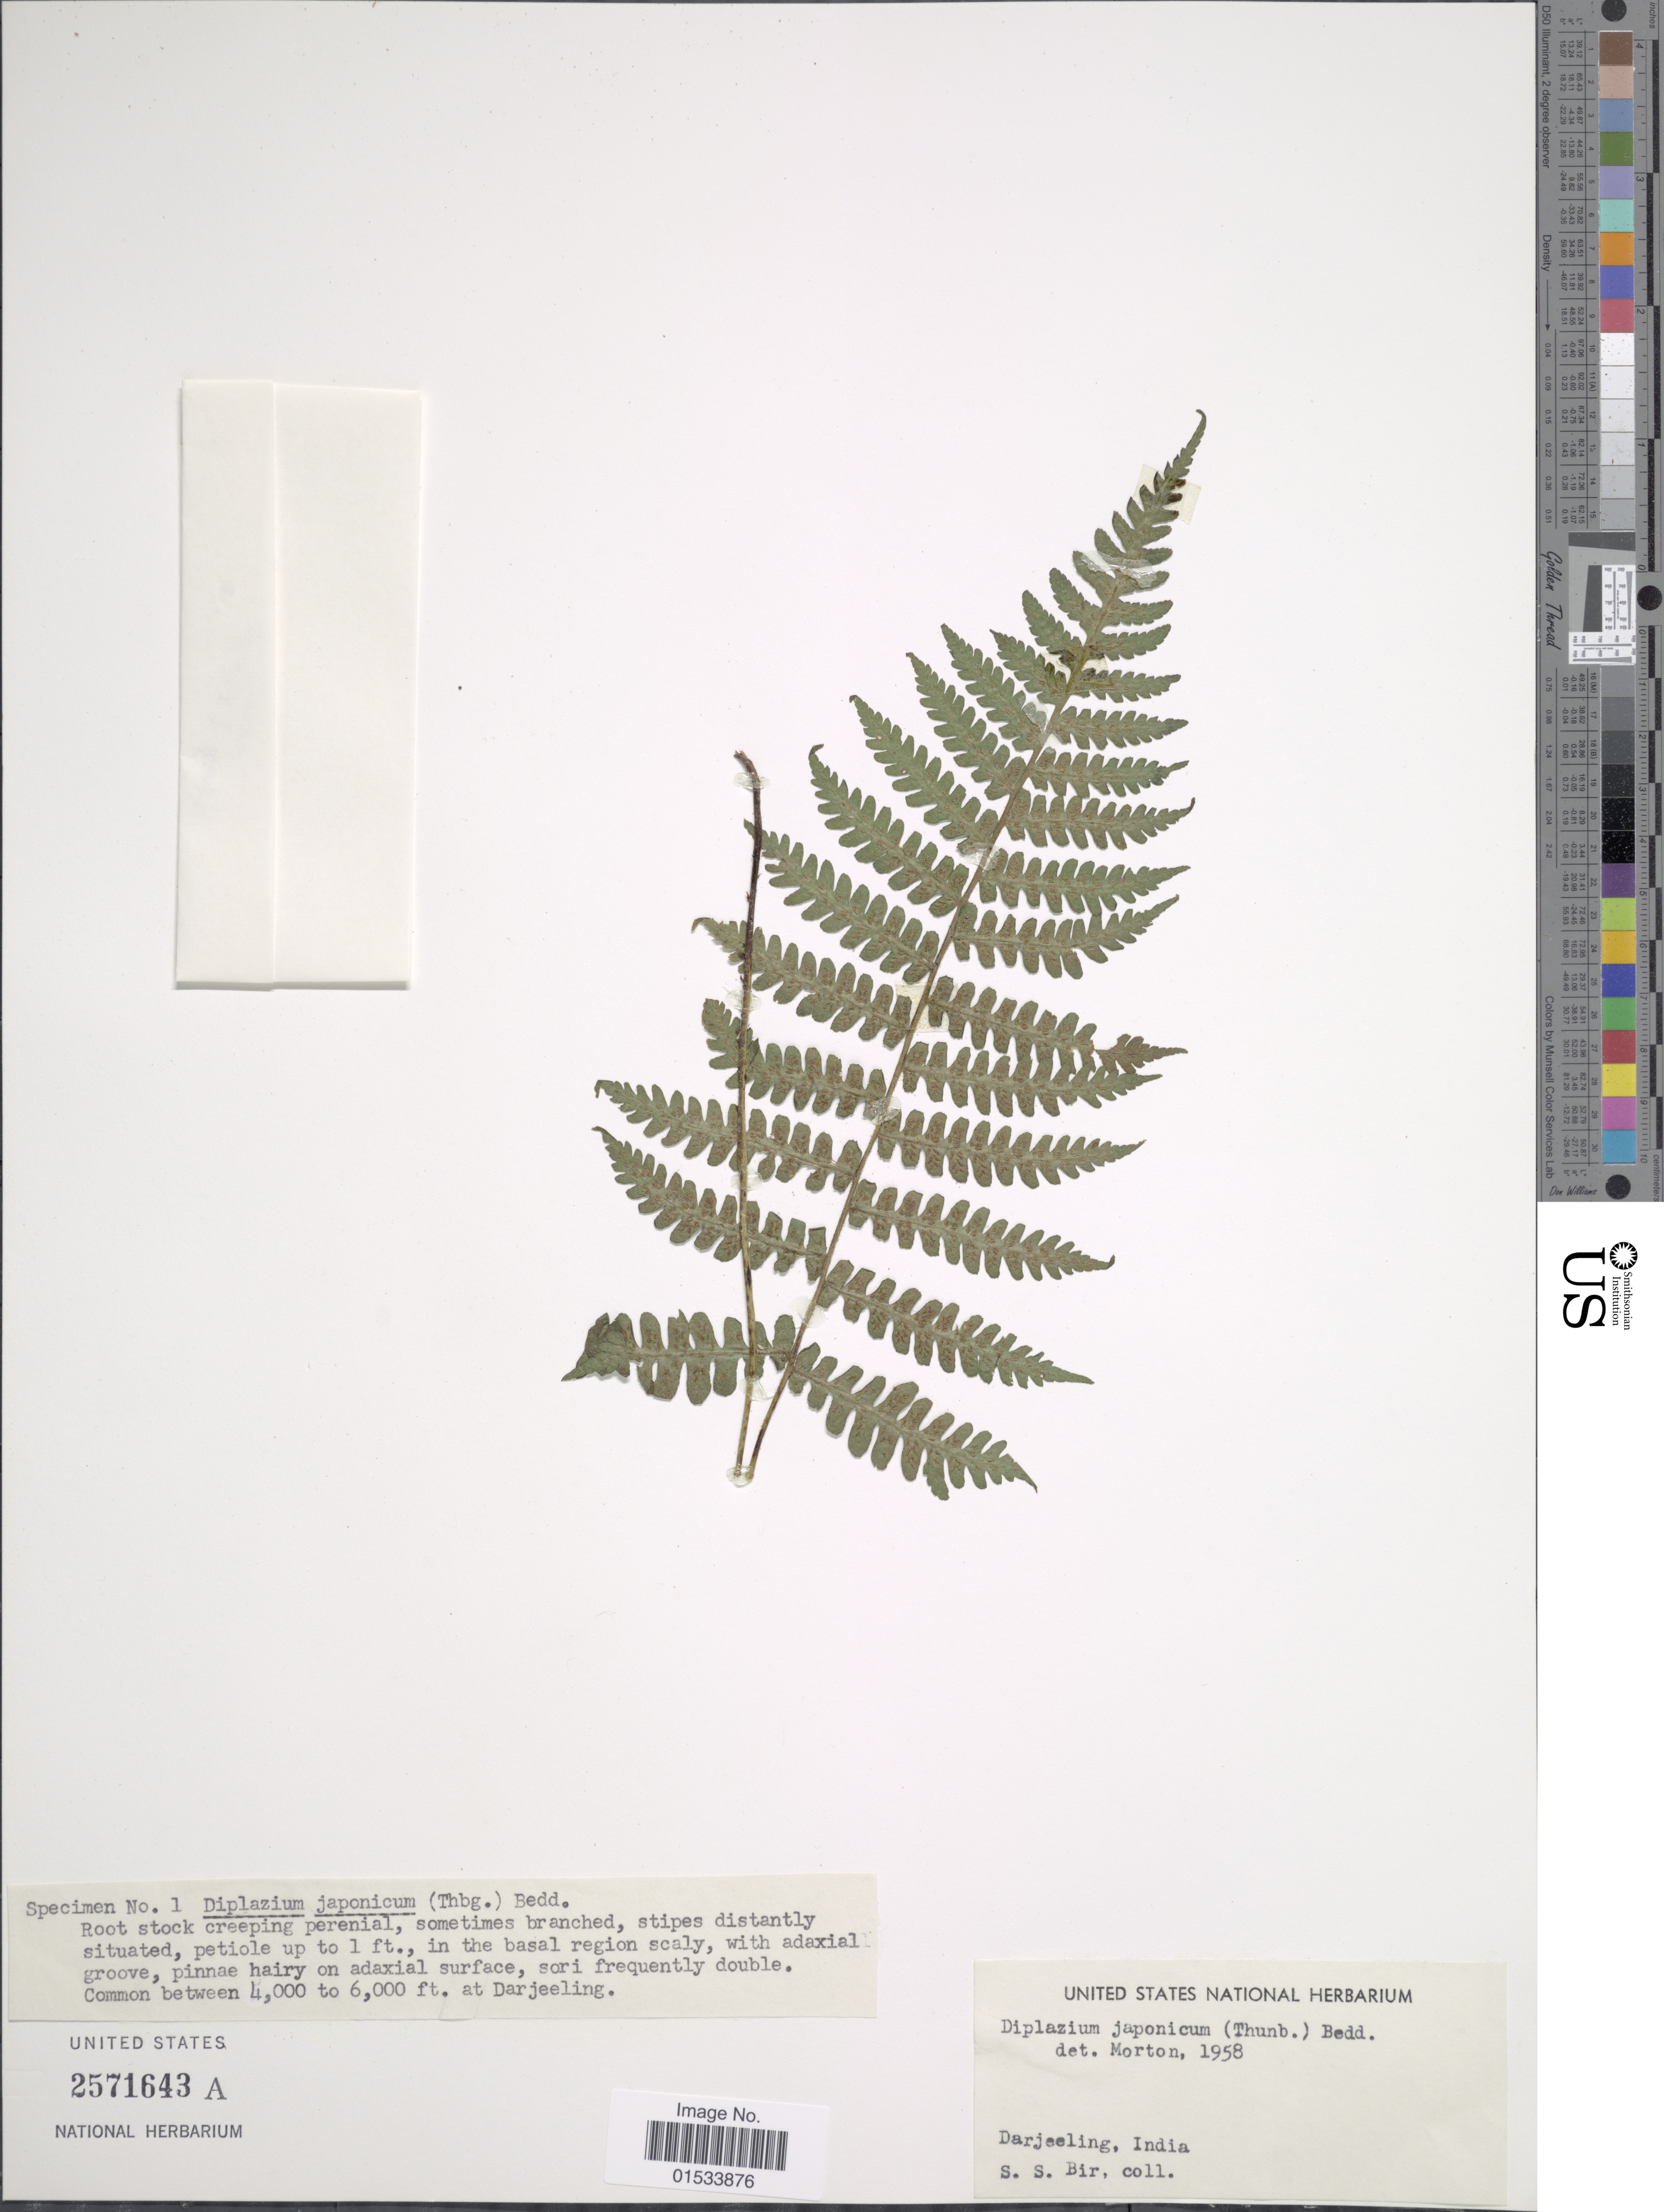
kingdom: Plantae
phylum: Tracheophyta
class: Polypodiopsida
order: Polypodiales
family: Athyriaceae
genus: Diplazium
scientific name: Diplazium japonicum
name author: (Thunb.) Copel.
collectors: S. S. Bir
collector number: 1?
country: India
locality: Darjeeling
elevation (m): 1219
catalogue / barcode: US 2571643A